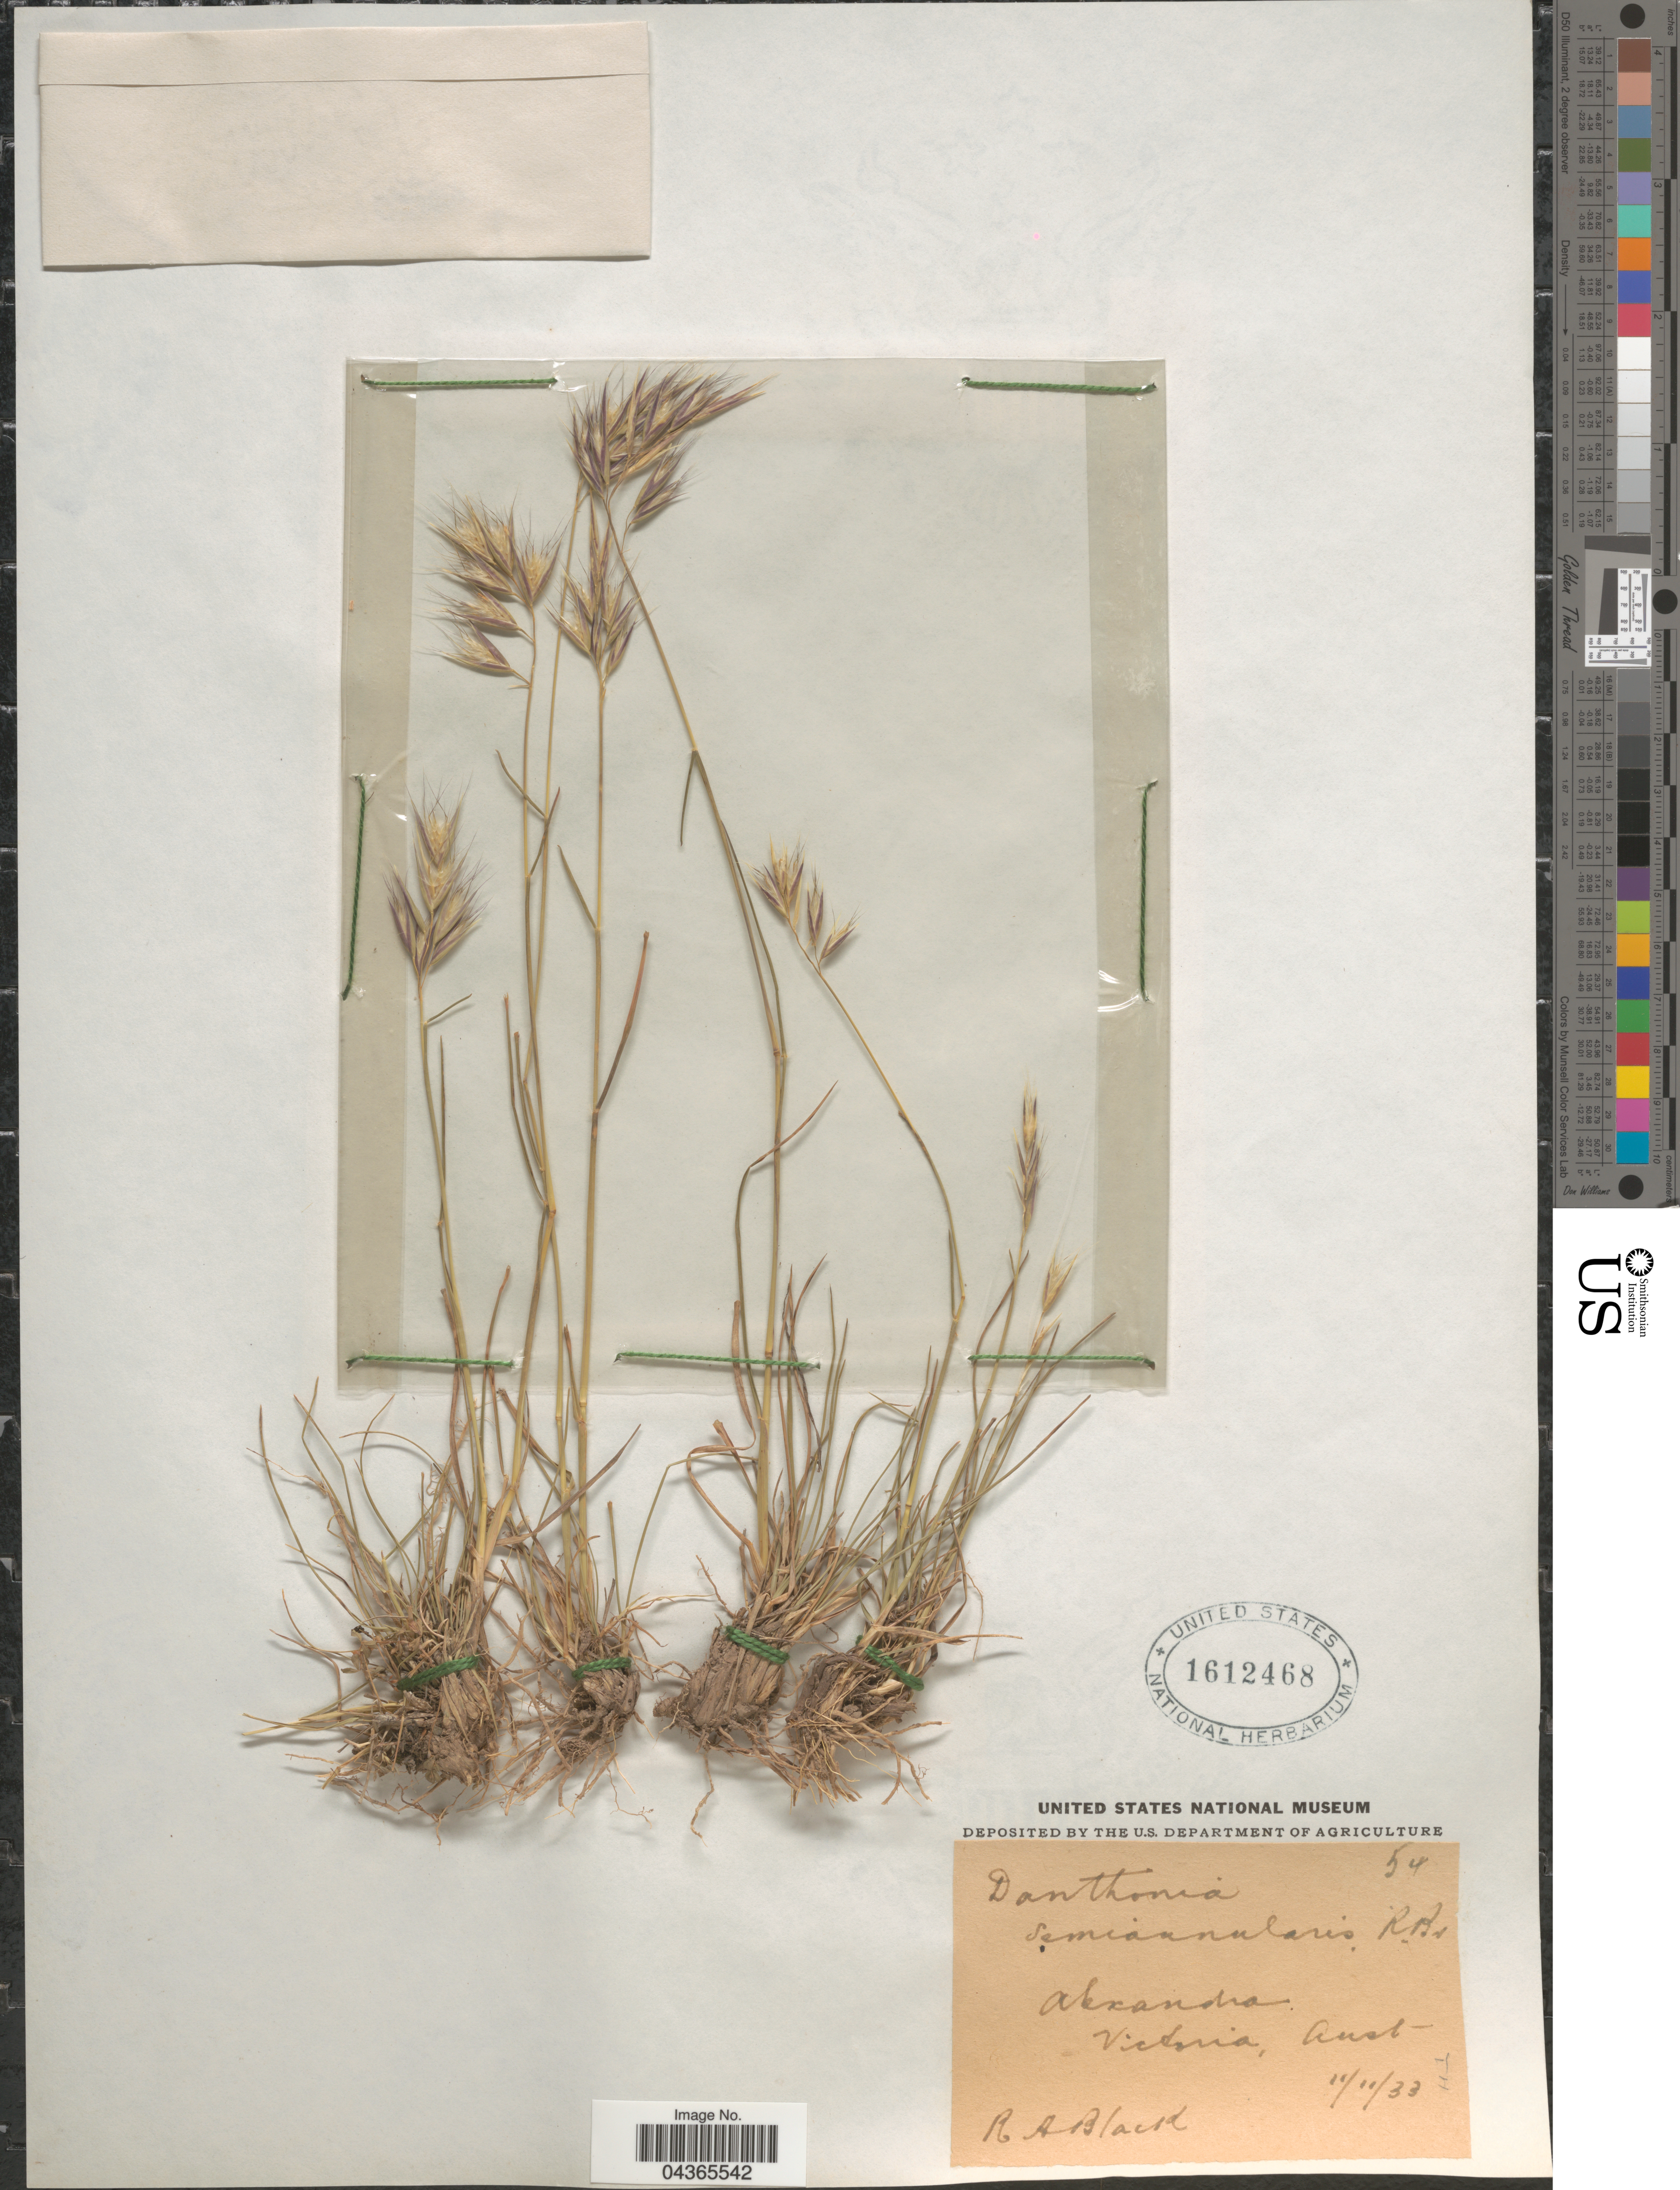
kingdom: Plantae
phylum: Tracheophyta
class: Liliopsida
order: Poales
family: Poaceae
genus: Rytidosperma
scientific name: Rytidosperma semiannulare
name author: (Labill.) Connor & Edgar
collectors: R. A. Black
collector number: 54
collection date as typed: Transcribed d/m/y: 11/11/33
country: Australia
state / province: Victoria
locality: Alexandra, Victoria.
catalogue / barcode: US 1612468